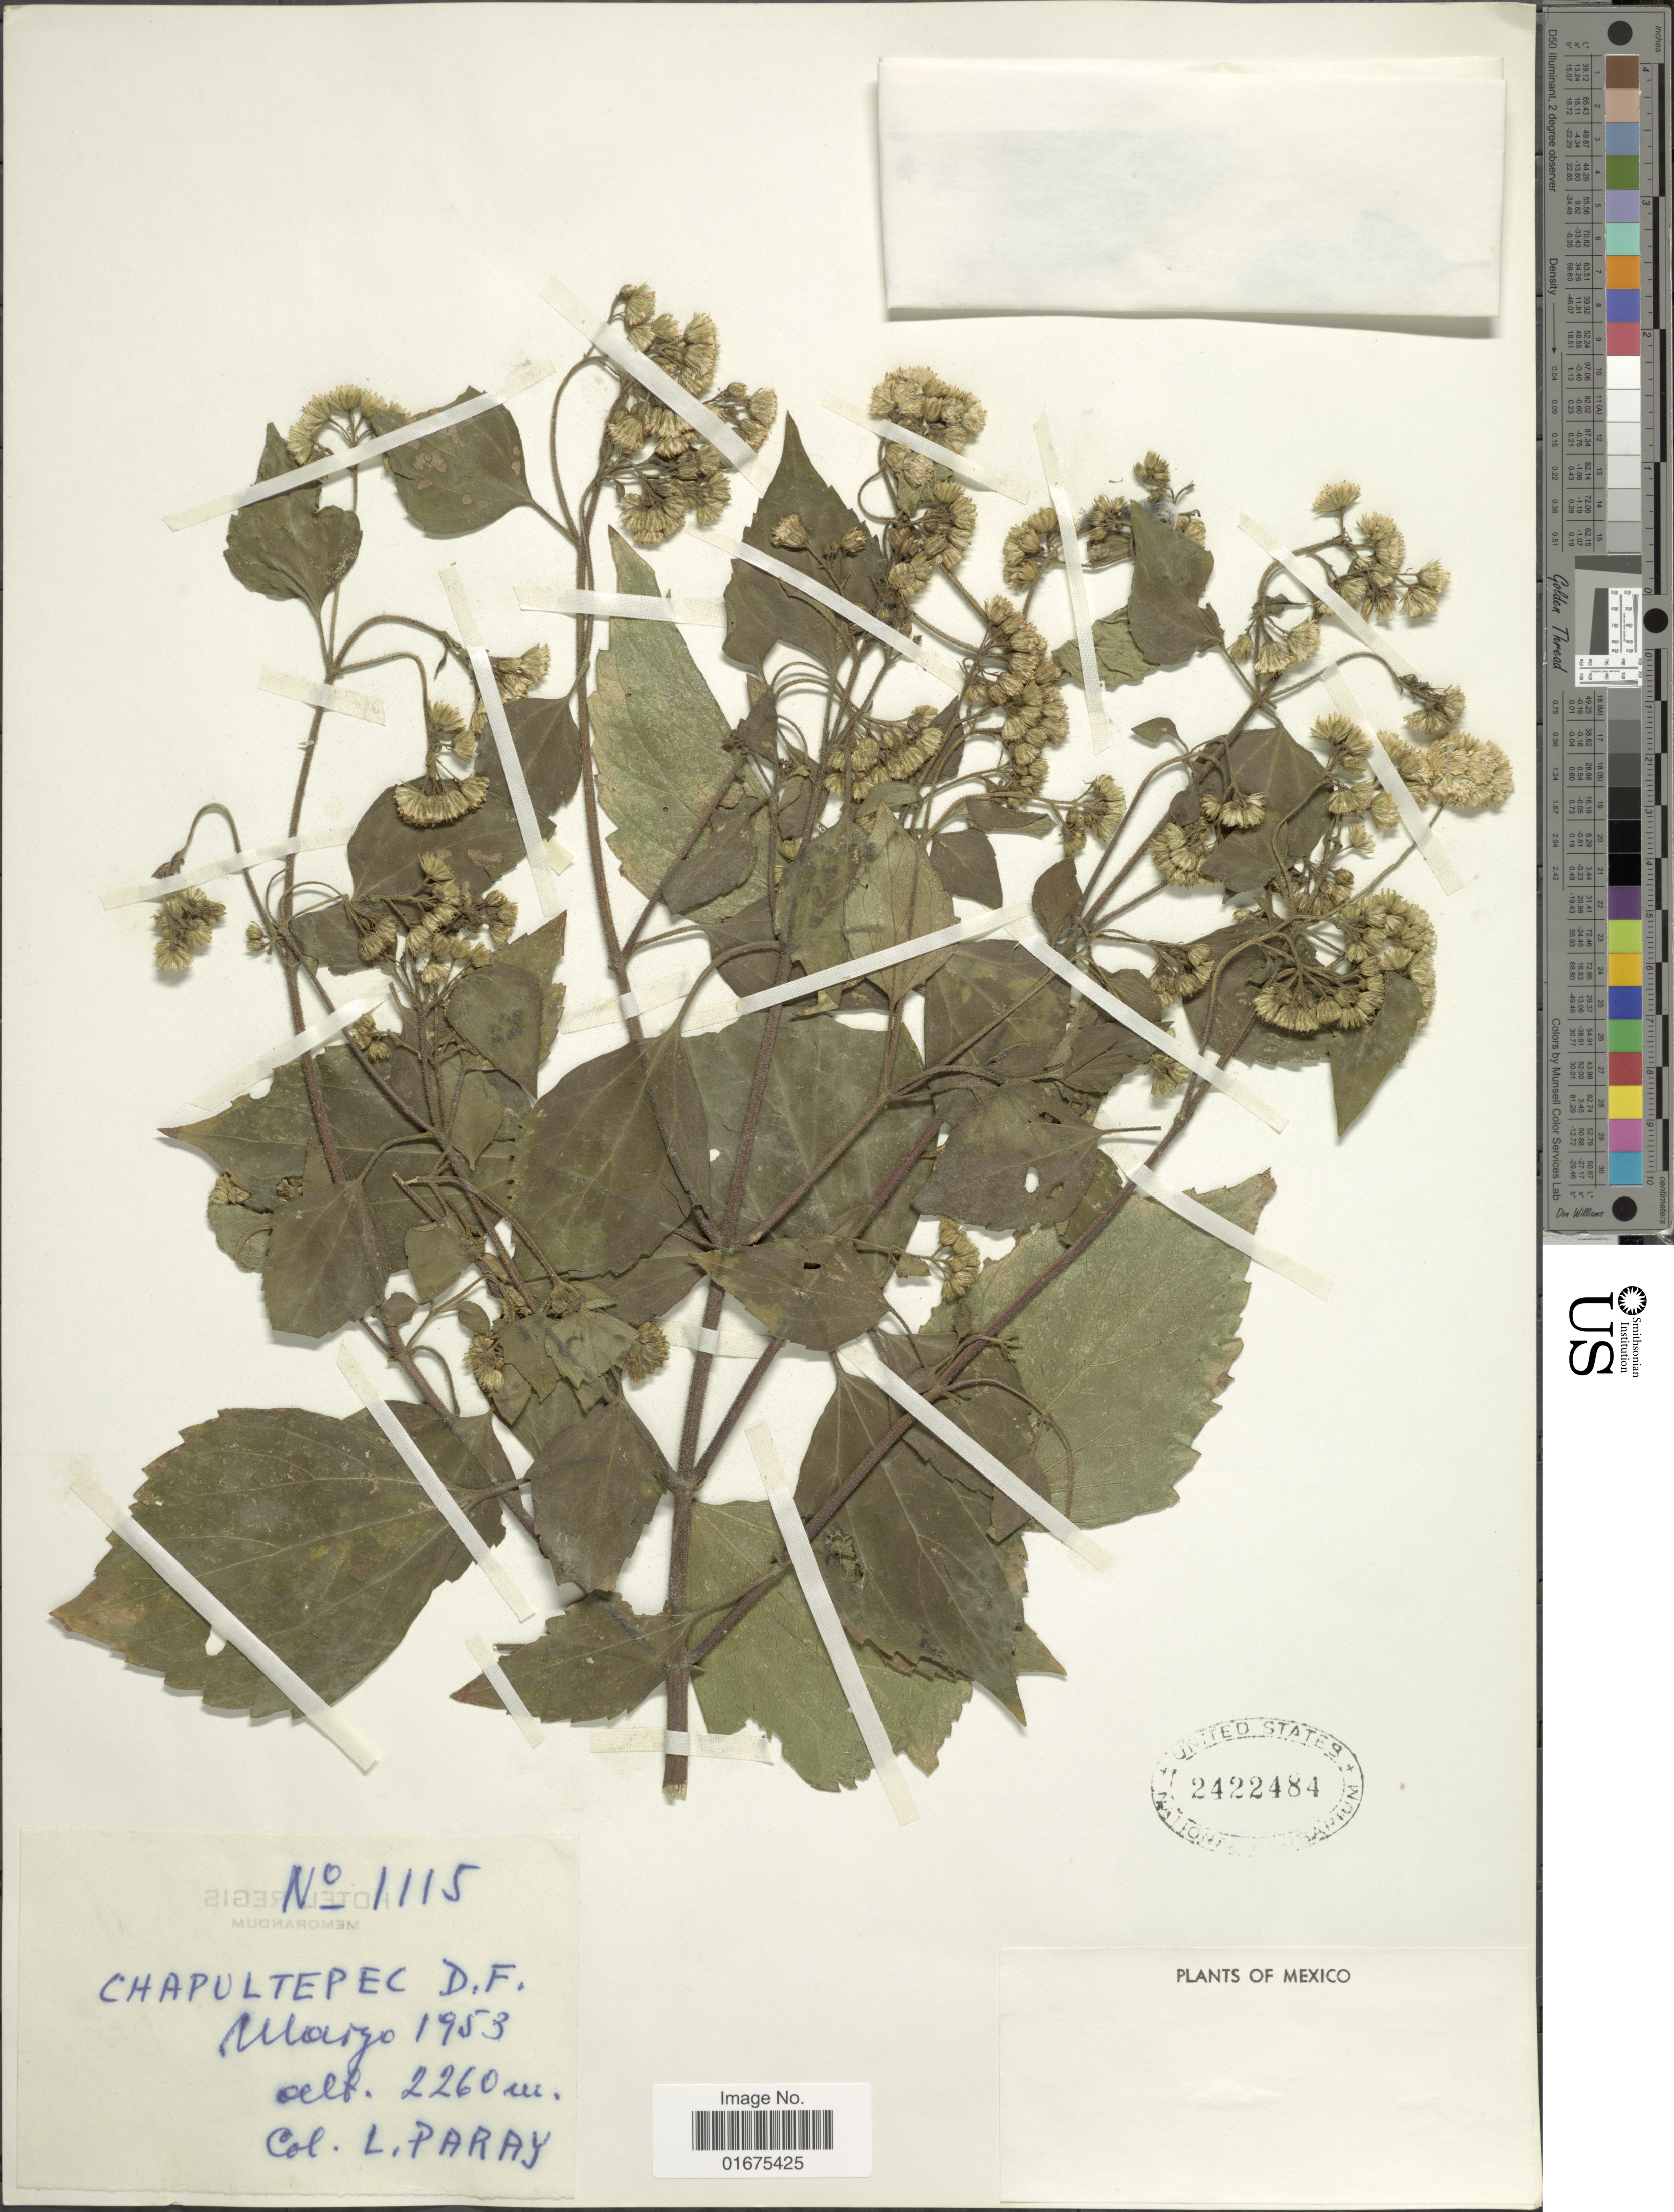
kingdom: Plantae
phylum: Tracheophyta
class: Magnoliopsida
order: Asterales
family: Asteraceae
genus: Ageratina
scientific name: Ageratina adenophora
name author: (Spreng.) R.M. King & H. Rob.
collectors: L. Paray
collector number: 1115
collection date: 1953-03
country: Mexico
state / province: Distrito Federal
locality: Chapultepec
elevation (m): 2260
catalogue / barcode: US 2422484